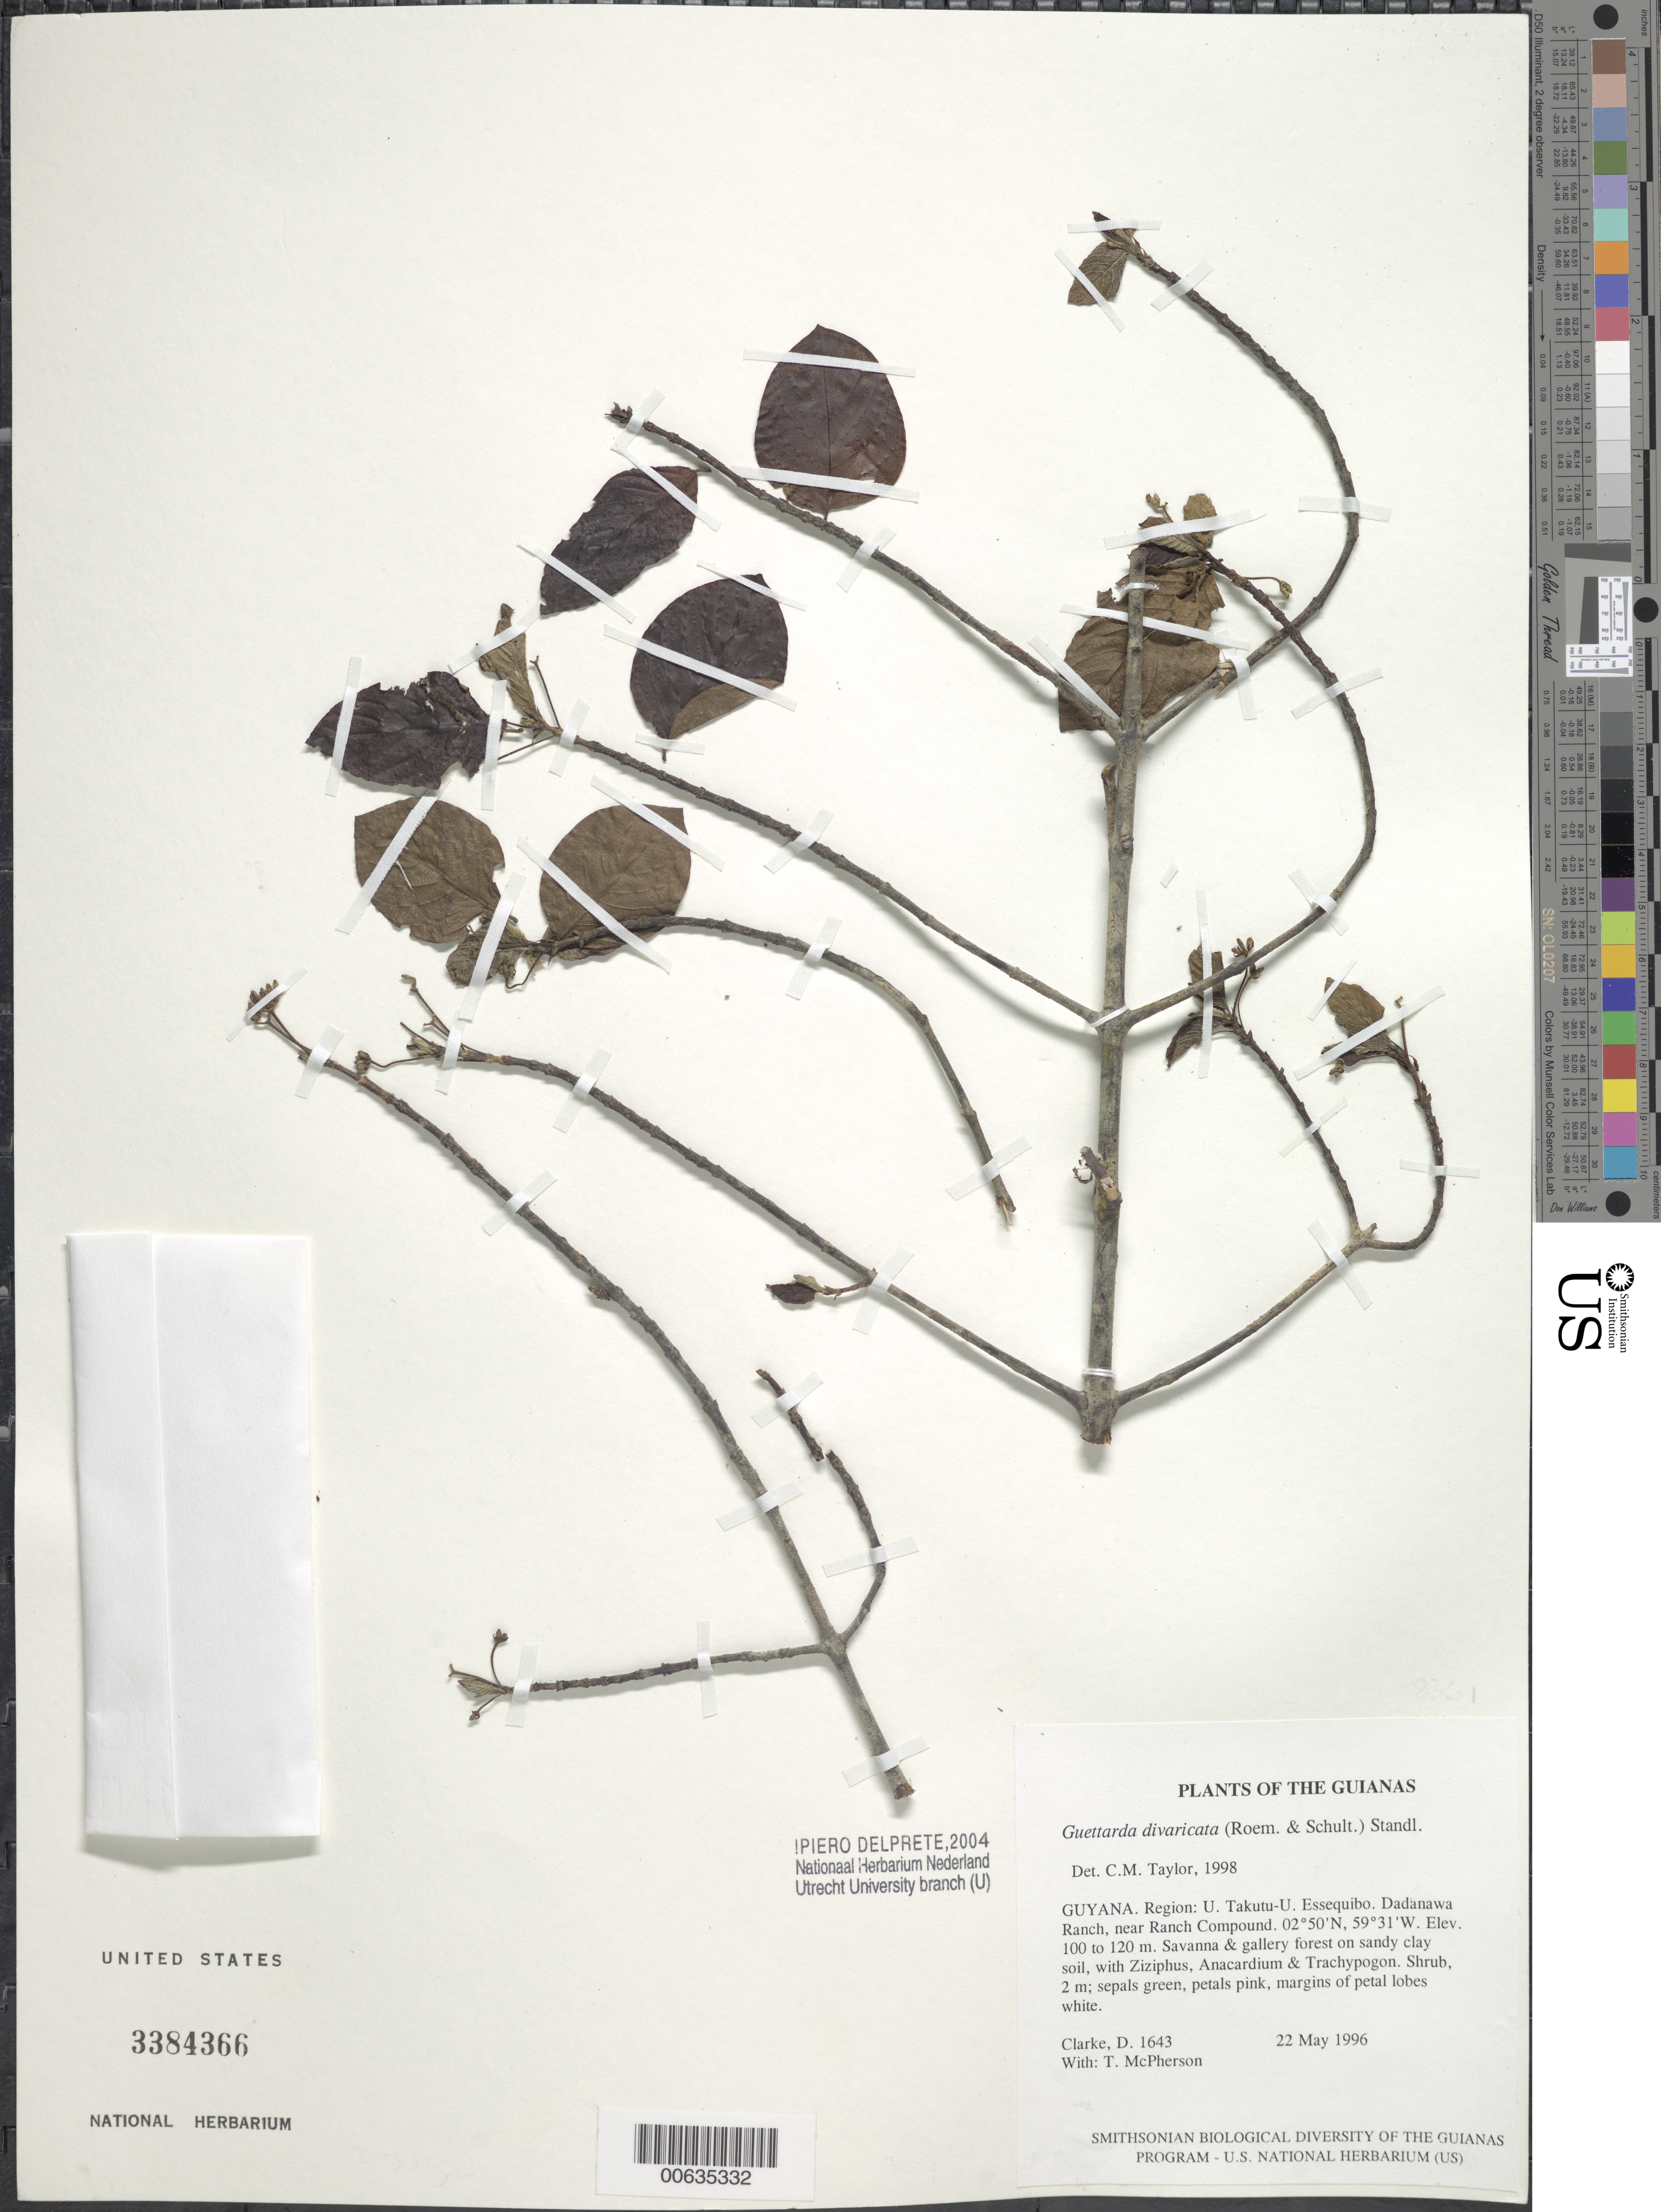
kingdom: Plantae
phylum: Tracheophyta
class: Magnoliopsida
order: Gentianales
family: Rubiaceae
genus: Guettarda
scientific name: Guettarda divaricata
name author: (Humb. & Bonpl. ex Roem. & Schult.) Standl.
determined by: Delprete, P. G., Herb. de Guyane Cay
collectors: H. D. Clarke & T. McPherson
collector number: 1643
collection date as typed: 22 May 1996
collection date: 1996-05-22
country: Guyana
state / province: U. Takutu-U. Essequibo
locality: Dadanawa Ranch, near Ranch Compound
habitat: Savanna & gallery forest on sandy clay soil, with Ziziphus, Anacardium & Trachypogon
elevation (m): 100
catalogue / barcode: US 3384366